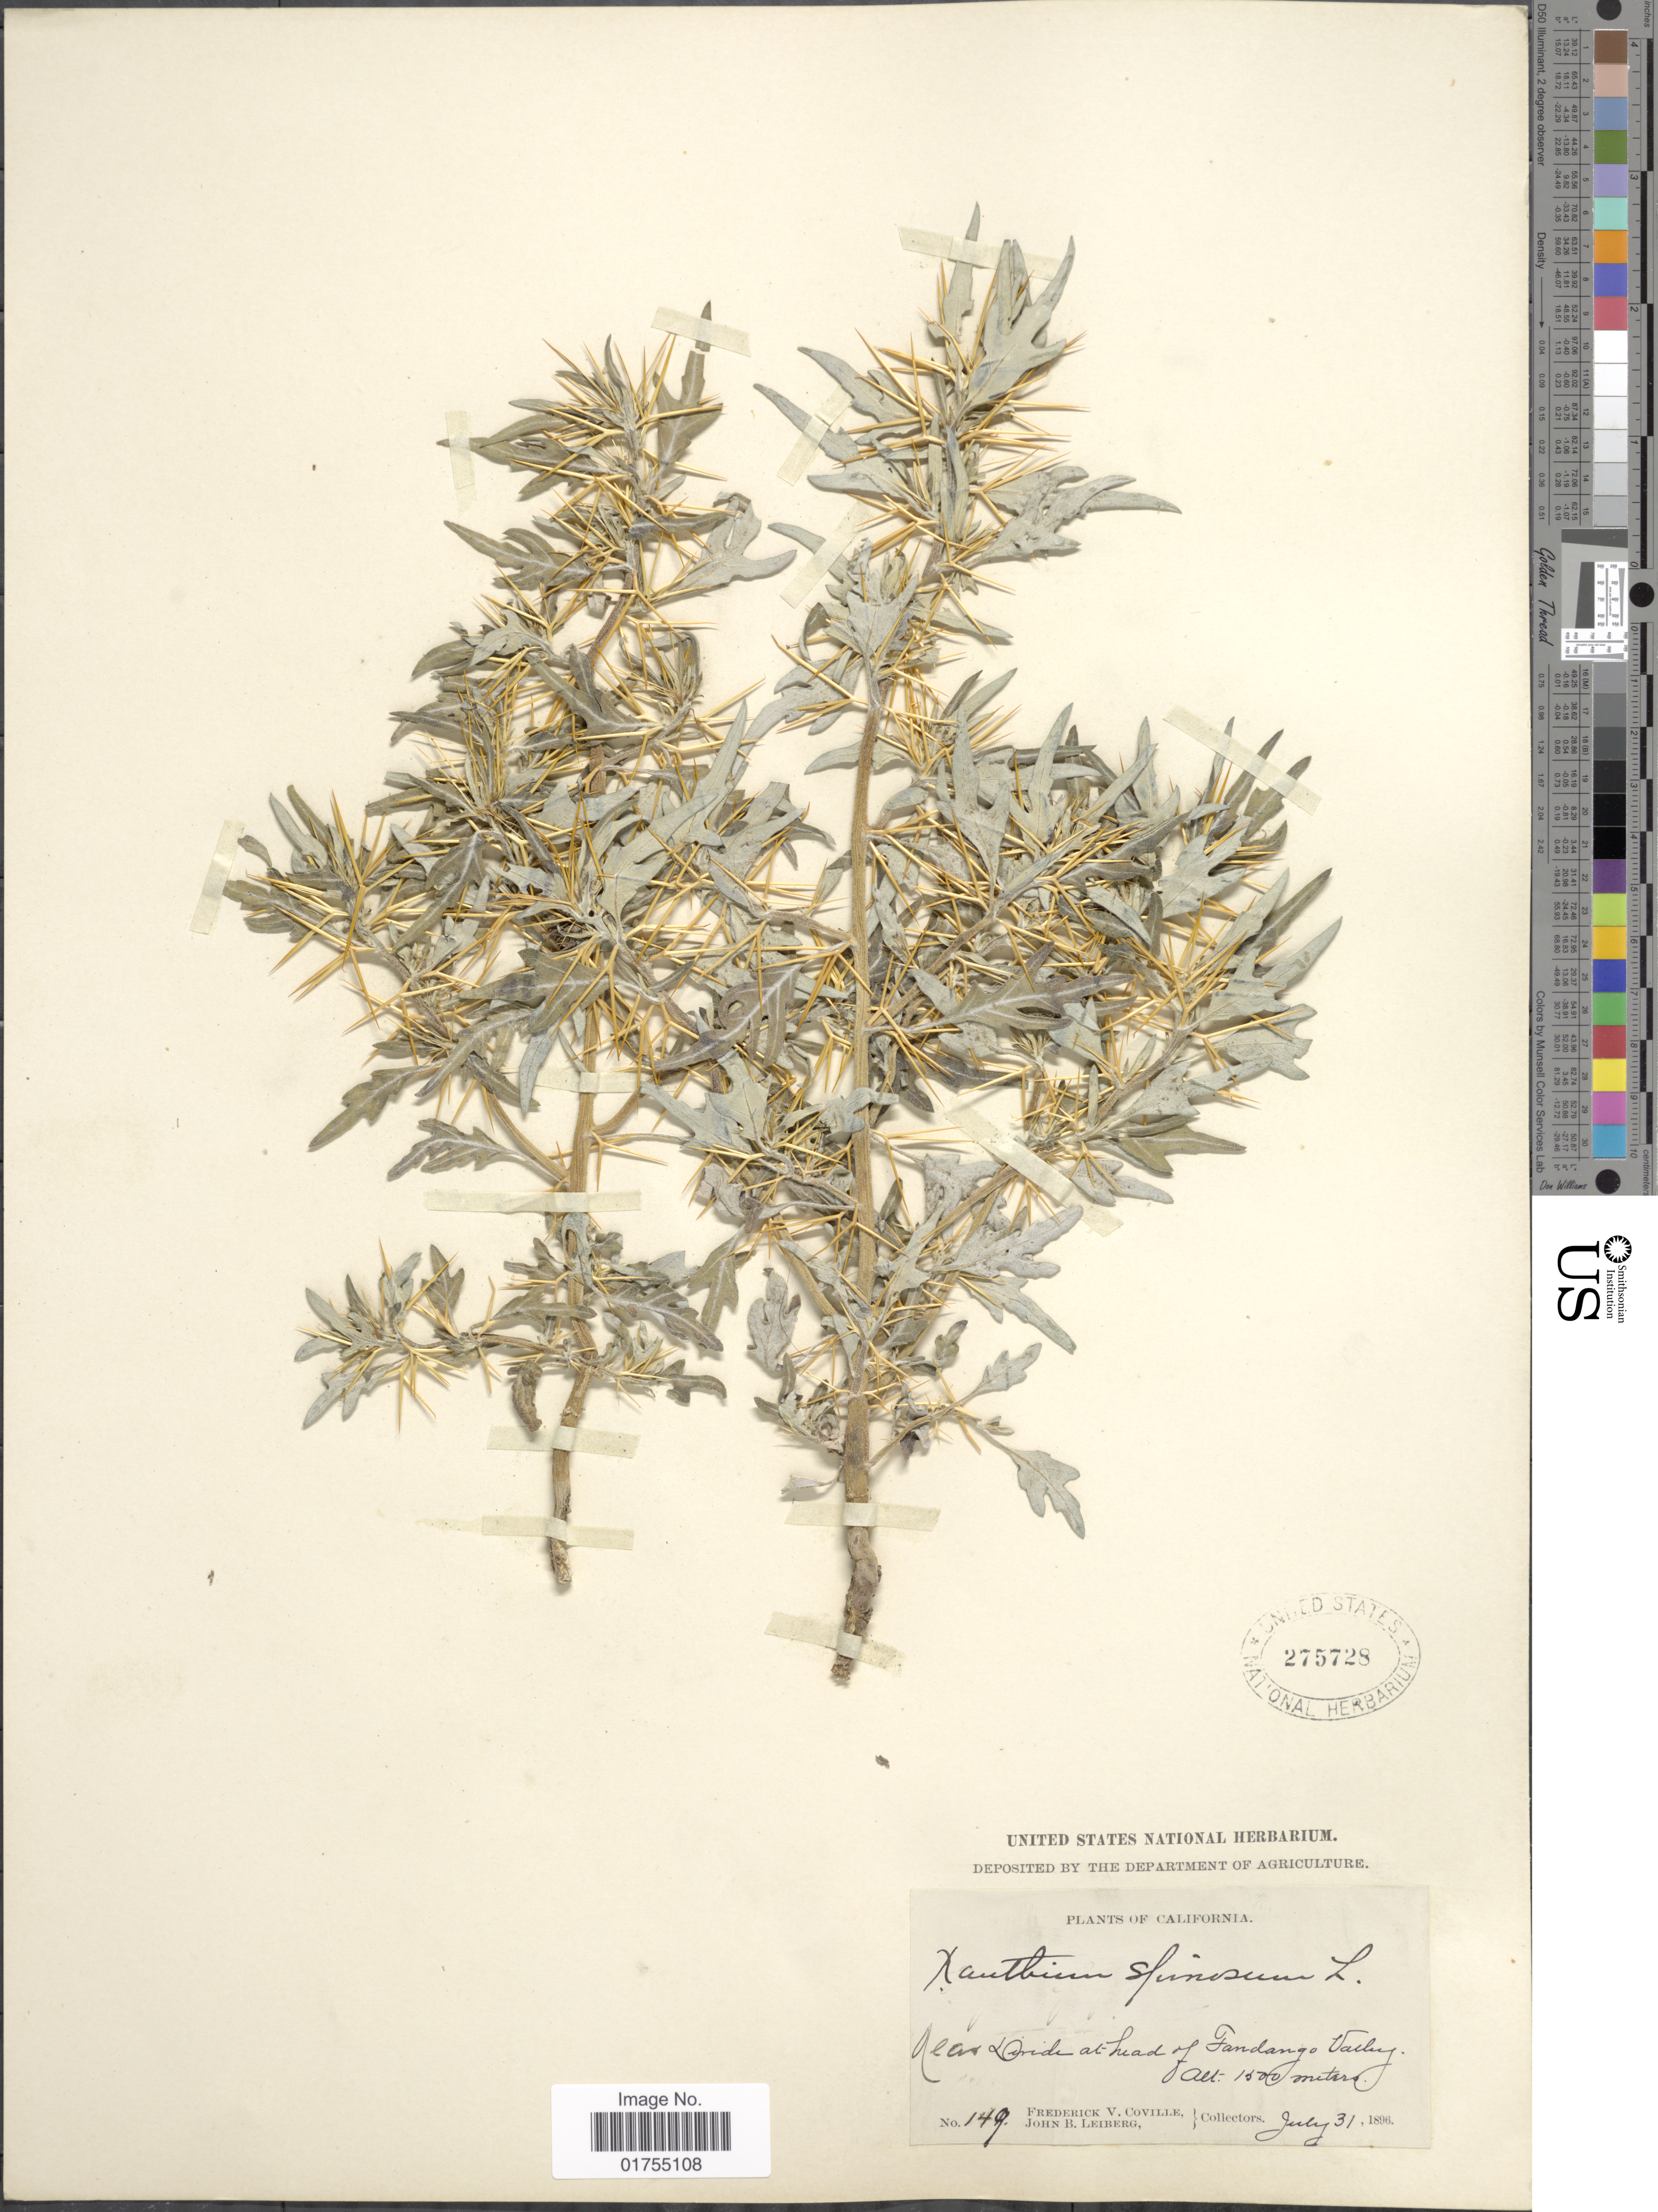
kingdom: Plantae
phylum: Tracheophyta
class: Magnoliopsida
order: Asterales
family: Asteraceae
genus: Xanthium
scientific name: Xanthium spinosum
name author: L.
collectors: F. V. Coville & J. B. Leiberg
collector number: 149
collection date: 1896-07-31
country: United States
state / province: California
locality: Near Divide at head of Fandango Valley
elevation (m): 1500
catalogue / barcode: US 275728